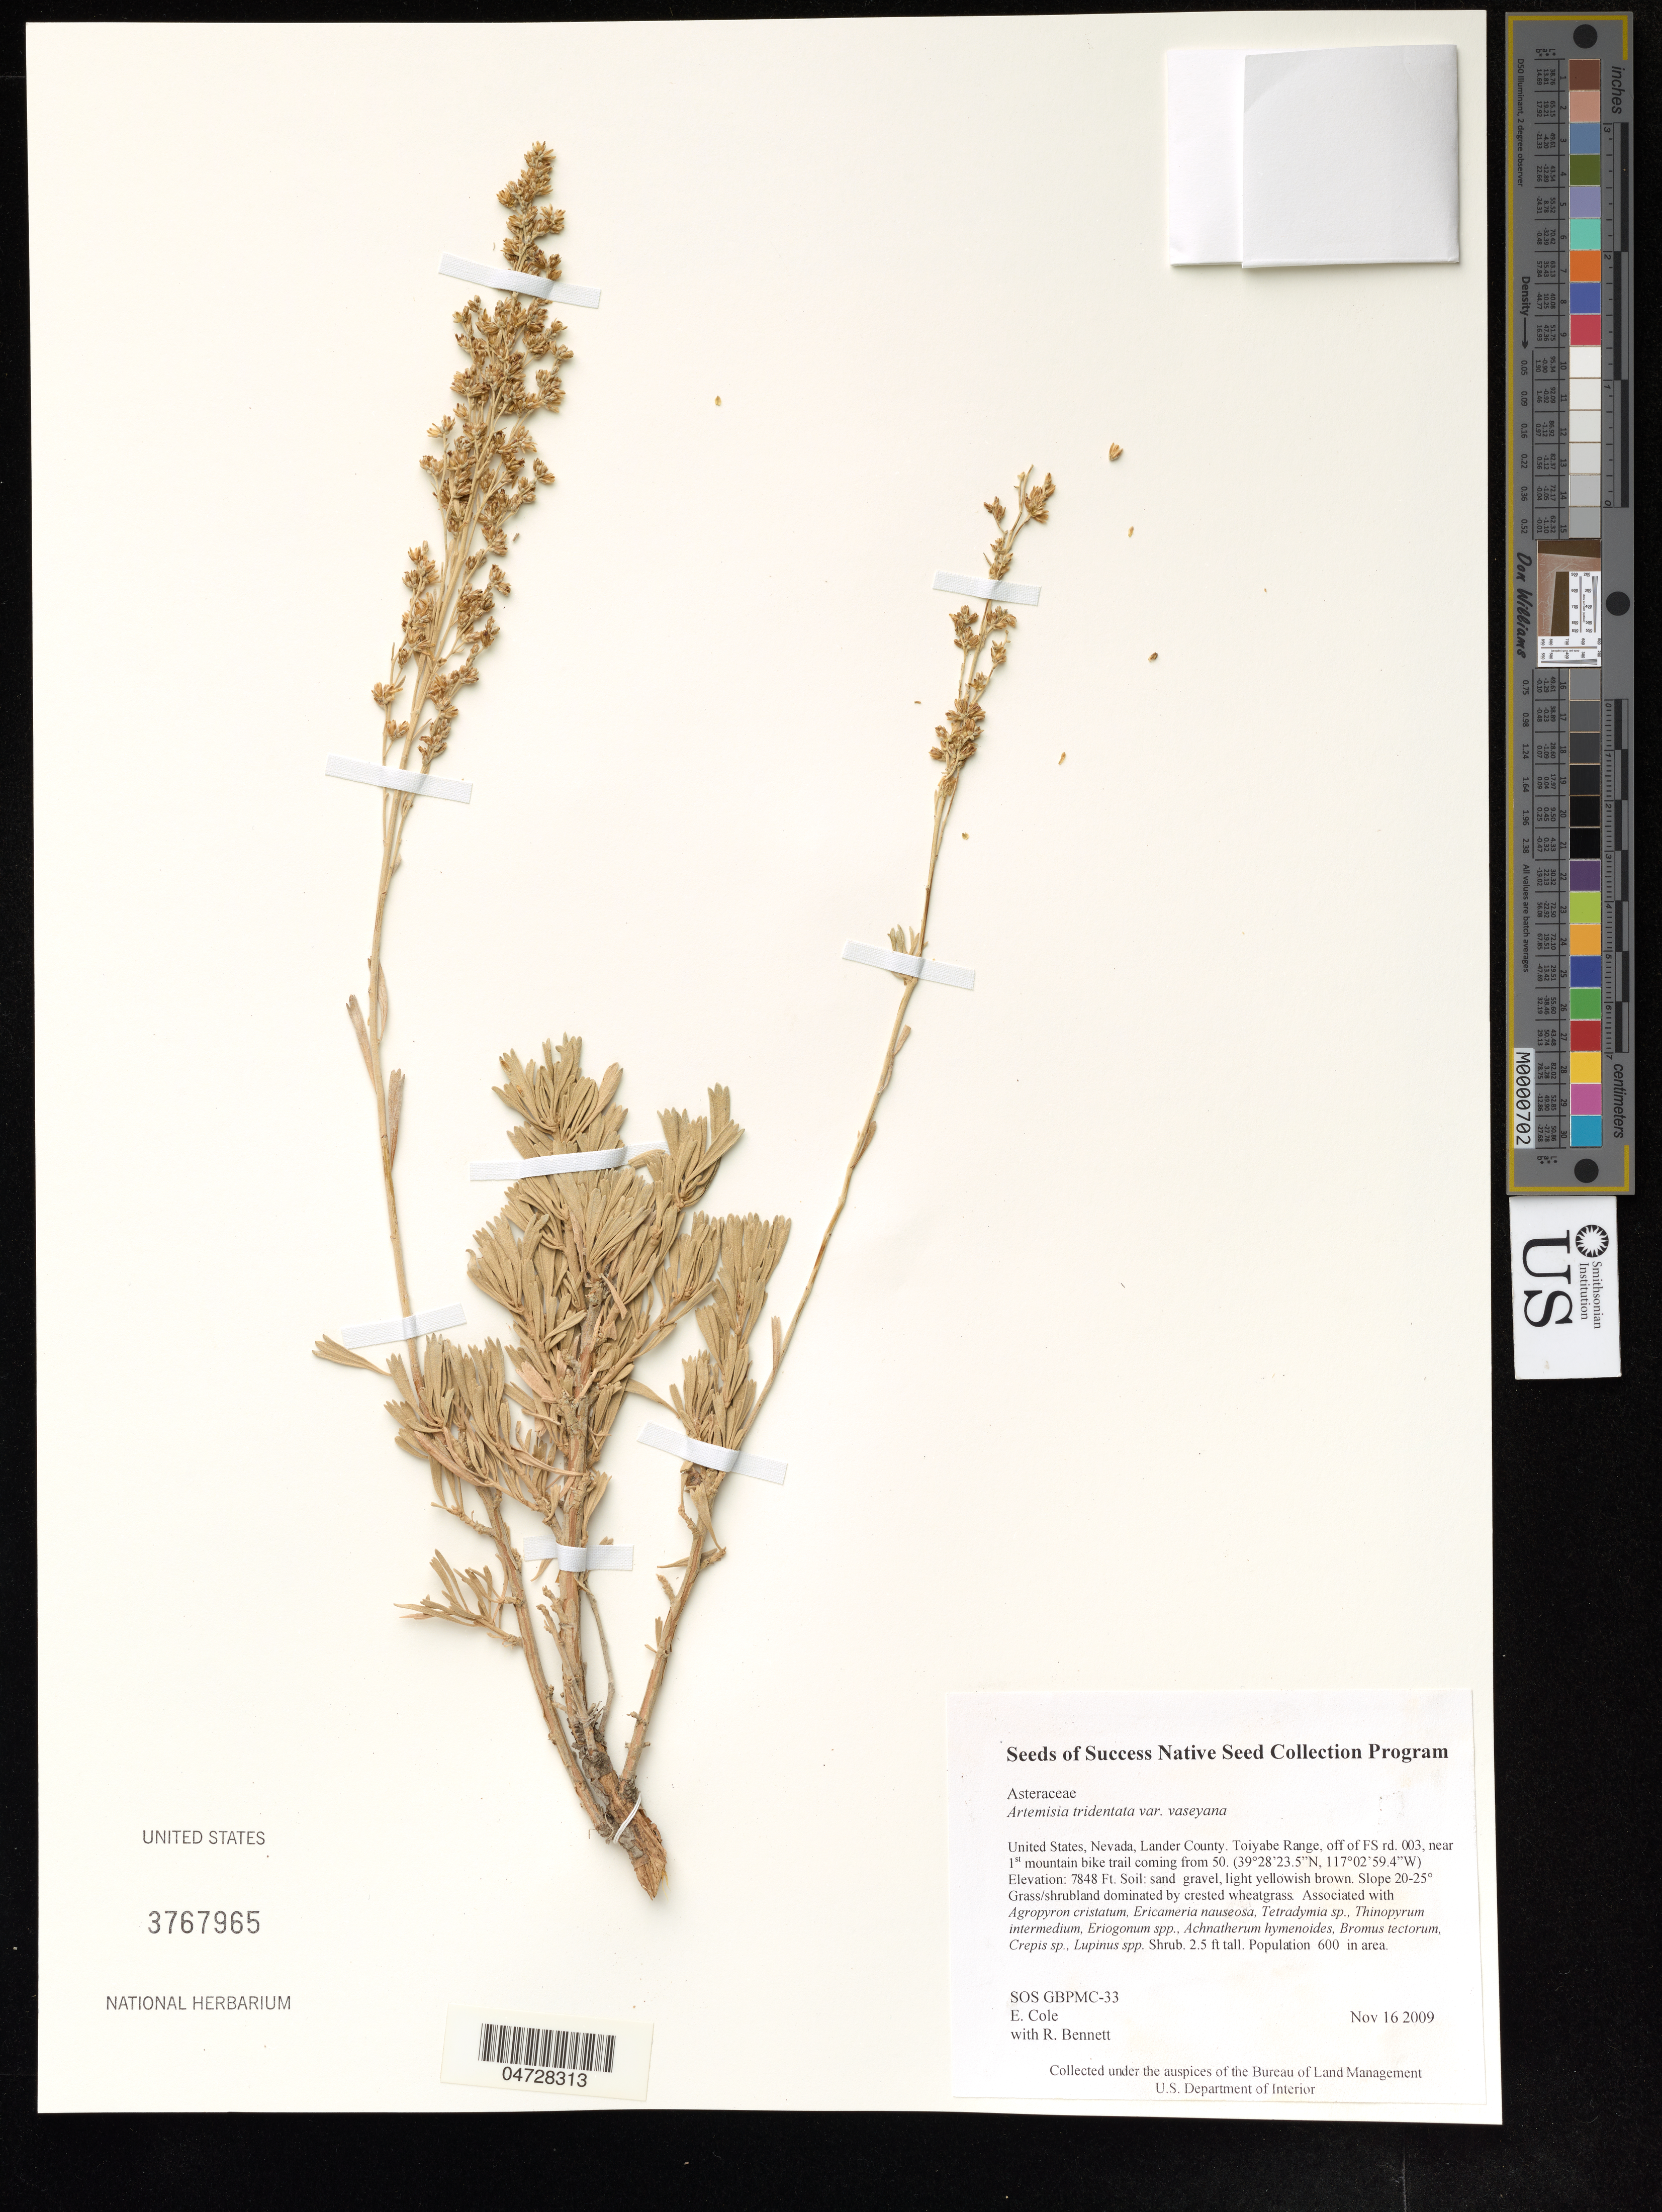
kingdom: Plantae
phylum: Tracheophyta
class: Magnoliopsida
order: Asterales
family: Asteraceae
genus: Artemisia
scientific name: Artemisia tridentata var. vaseyana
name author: (Rydb.) B. Boivin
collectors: E. Cole & R. Bennett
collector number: SOS GBPMC-33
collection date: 2009-11-16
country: United States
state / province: Nevada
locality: Lander County, Toiyabe Range, off of FS rd. 003 near 1st mountain bike trail coming from 50.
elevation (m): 2392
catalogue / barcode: US 3767965